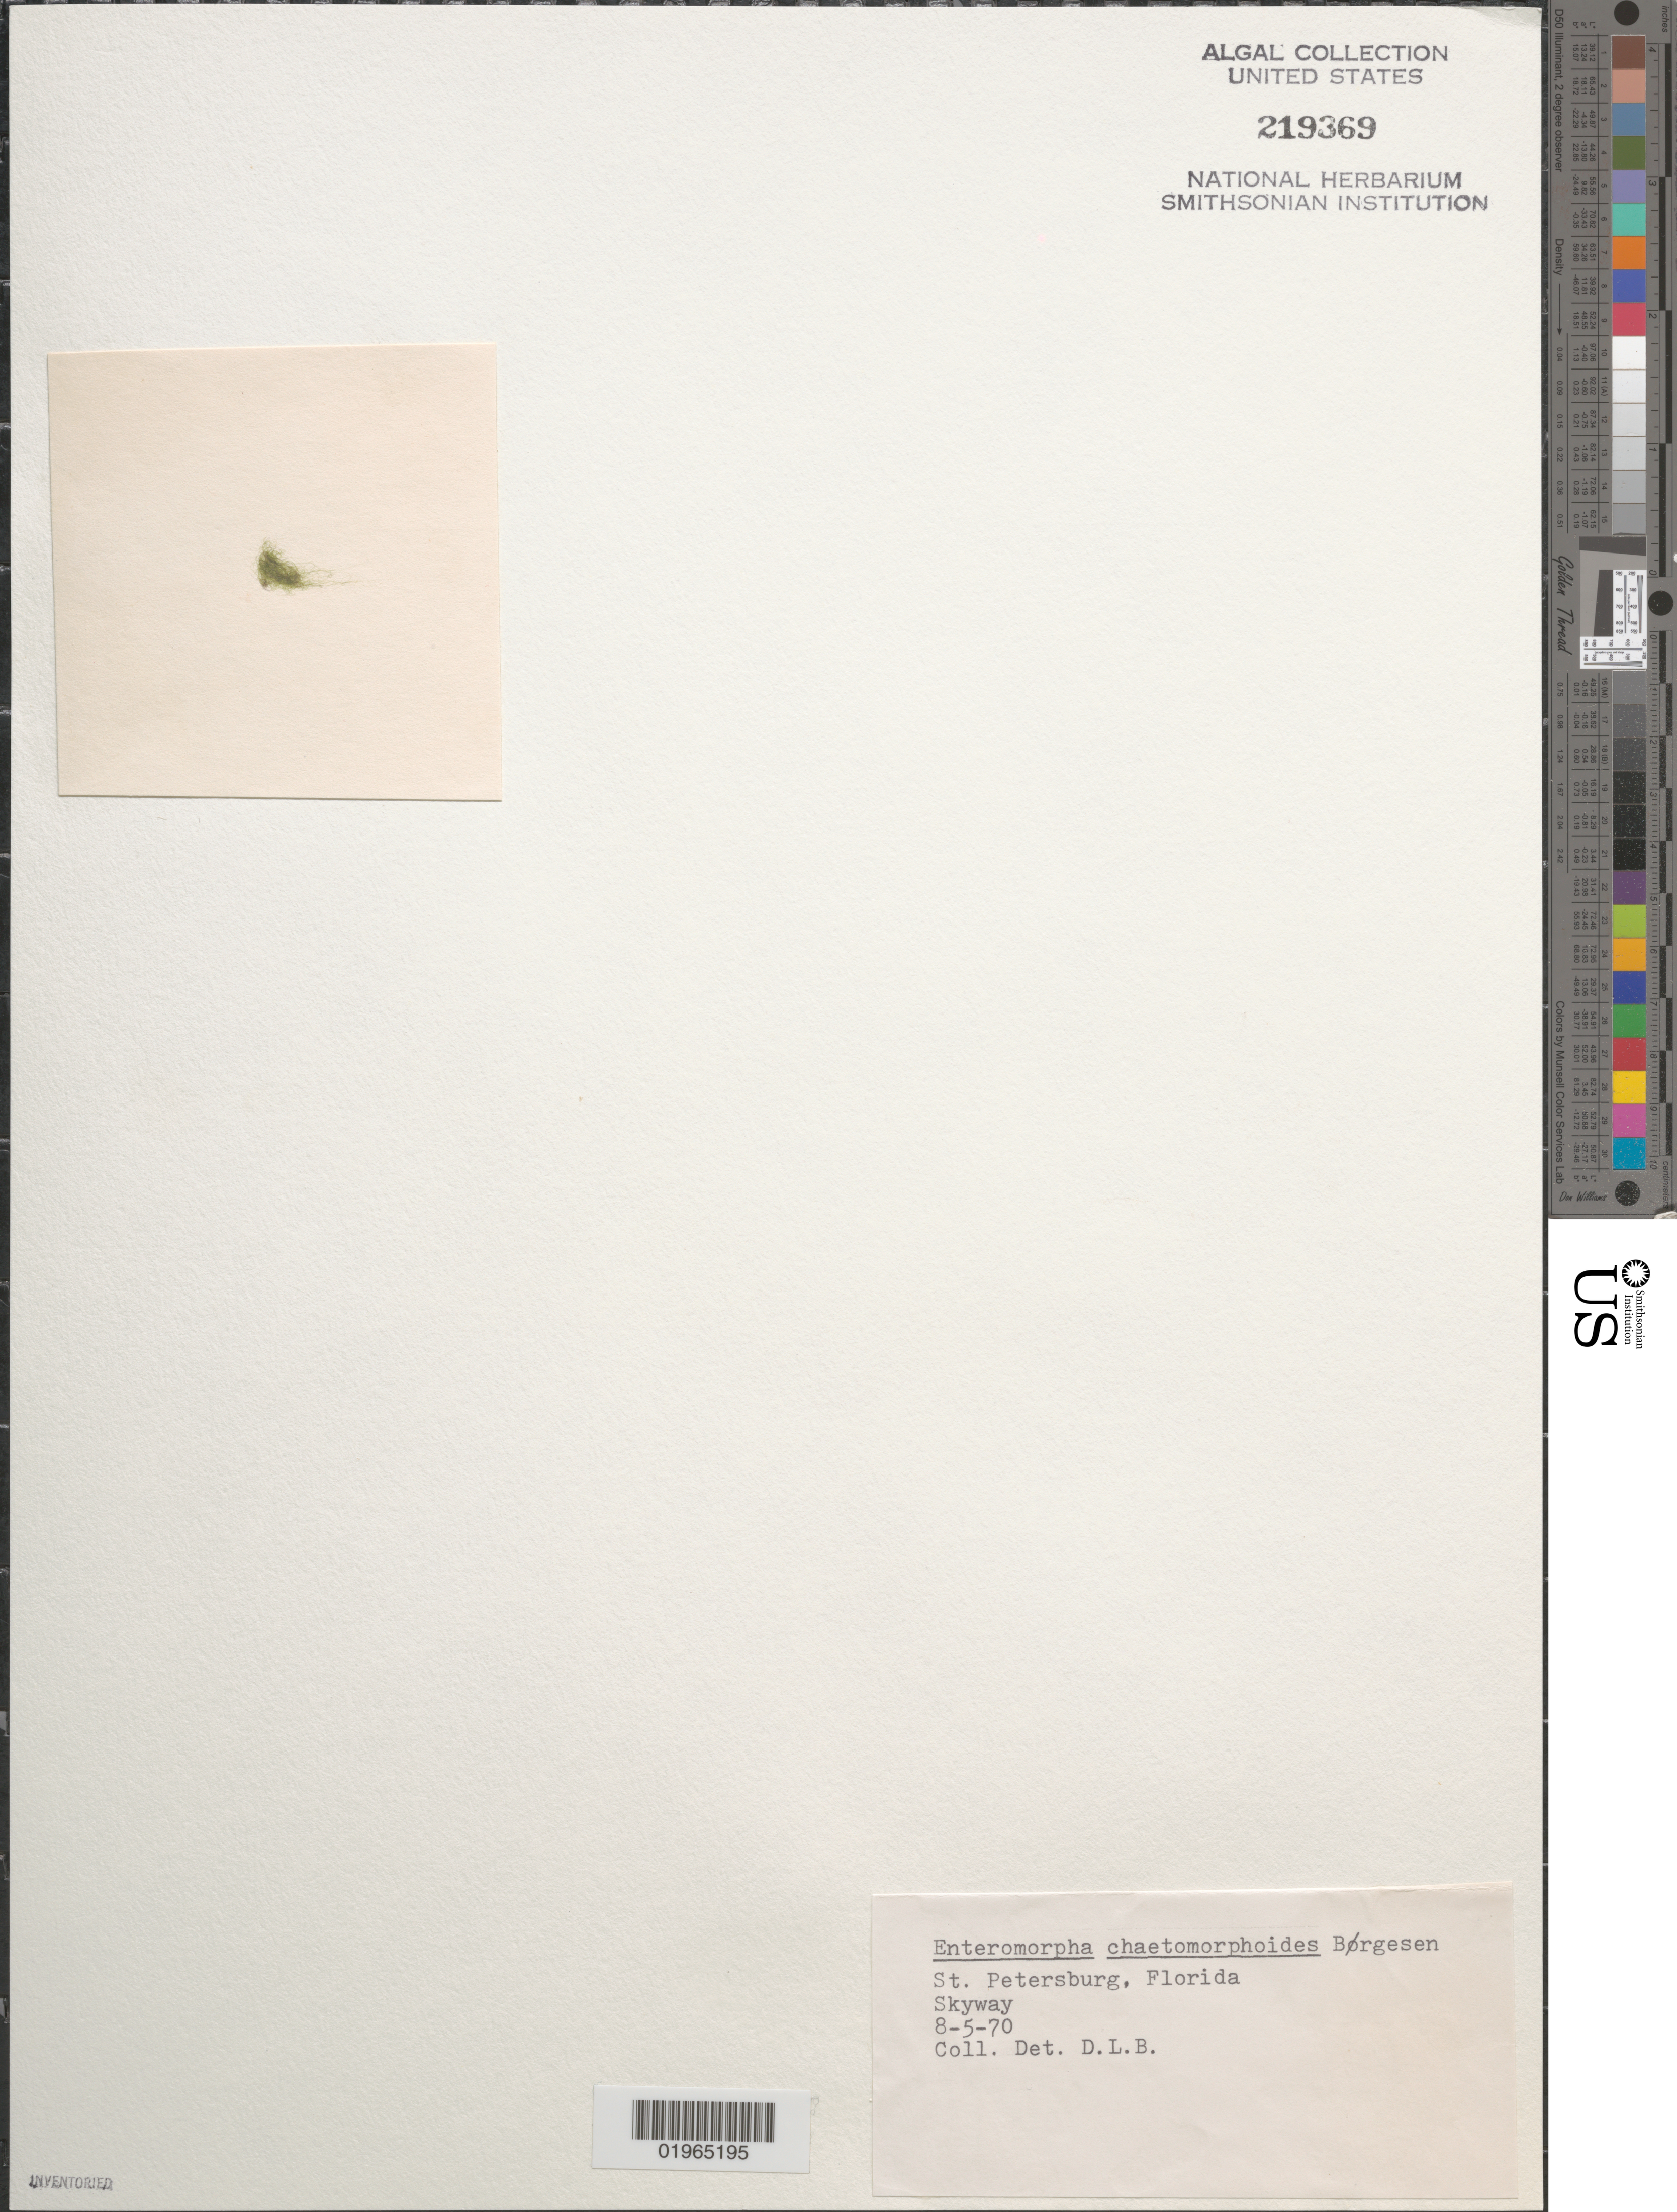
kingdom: Plantae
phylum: Chlorophyta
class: Ulvophyceae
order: Ulvales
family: Ulvaceae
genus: Ulva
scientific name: Ulva chaetomorphoides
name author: (Børgesen) H.S. Hayden et al.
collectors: D.L. Ballantine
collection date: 1970-08-05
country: United States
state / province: Florida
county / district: Pinellas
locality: St. Petersburg. Skyway.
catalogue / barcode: US 219369